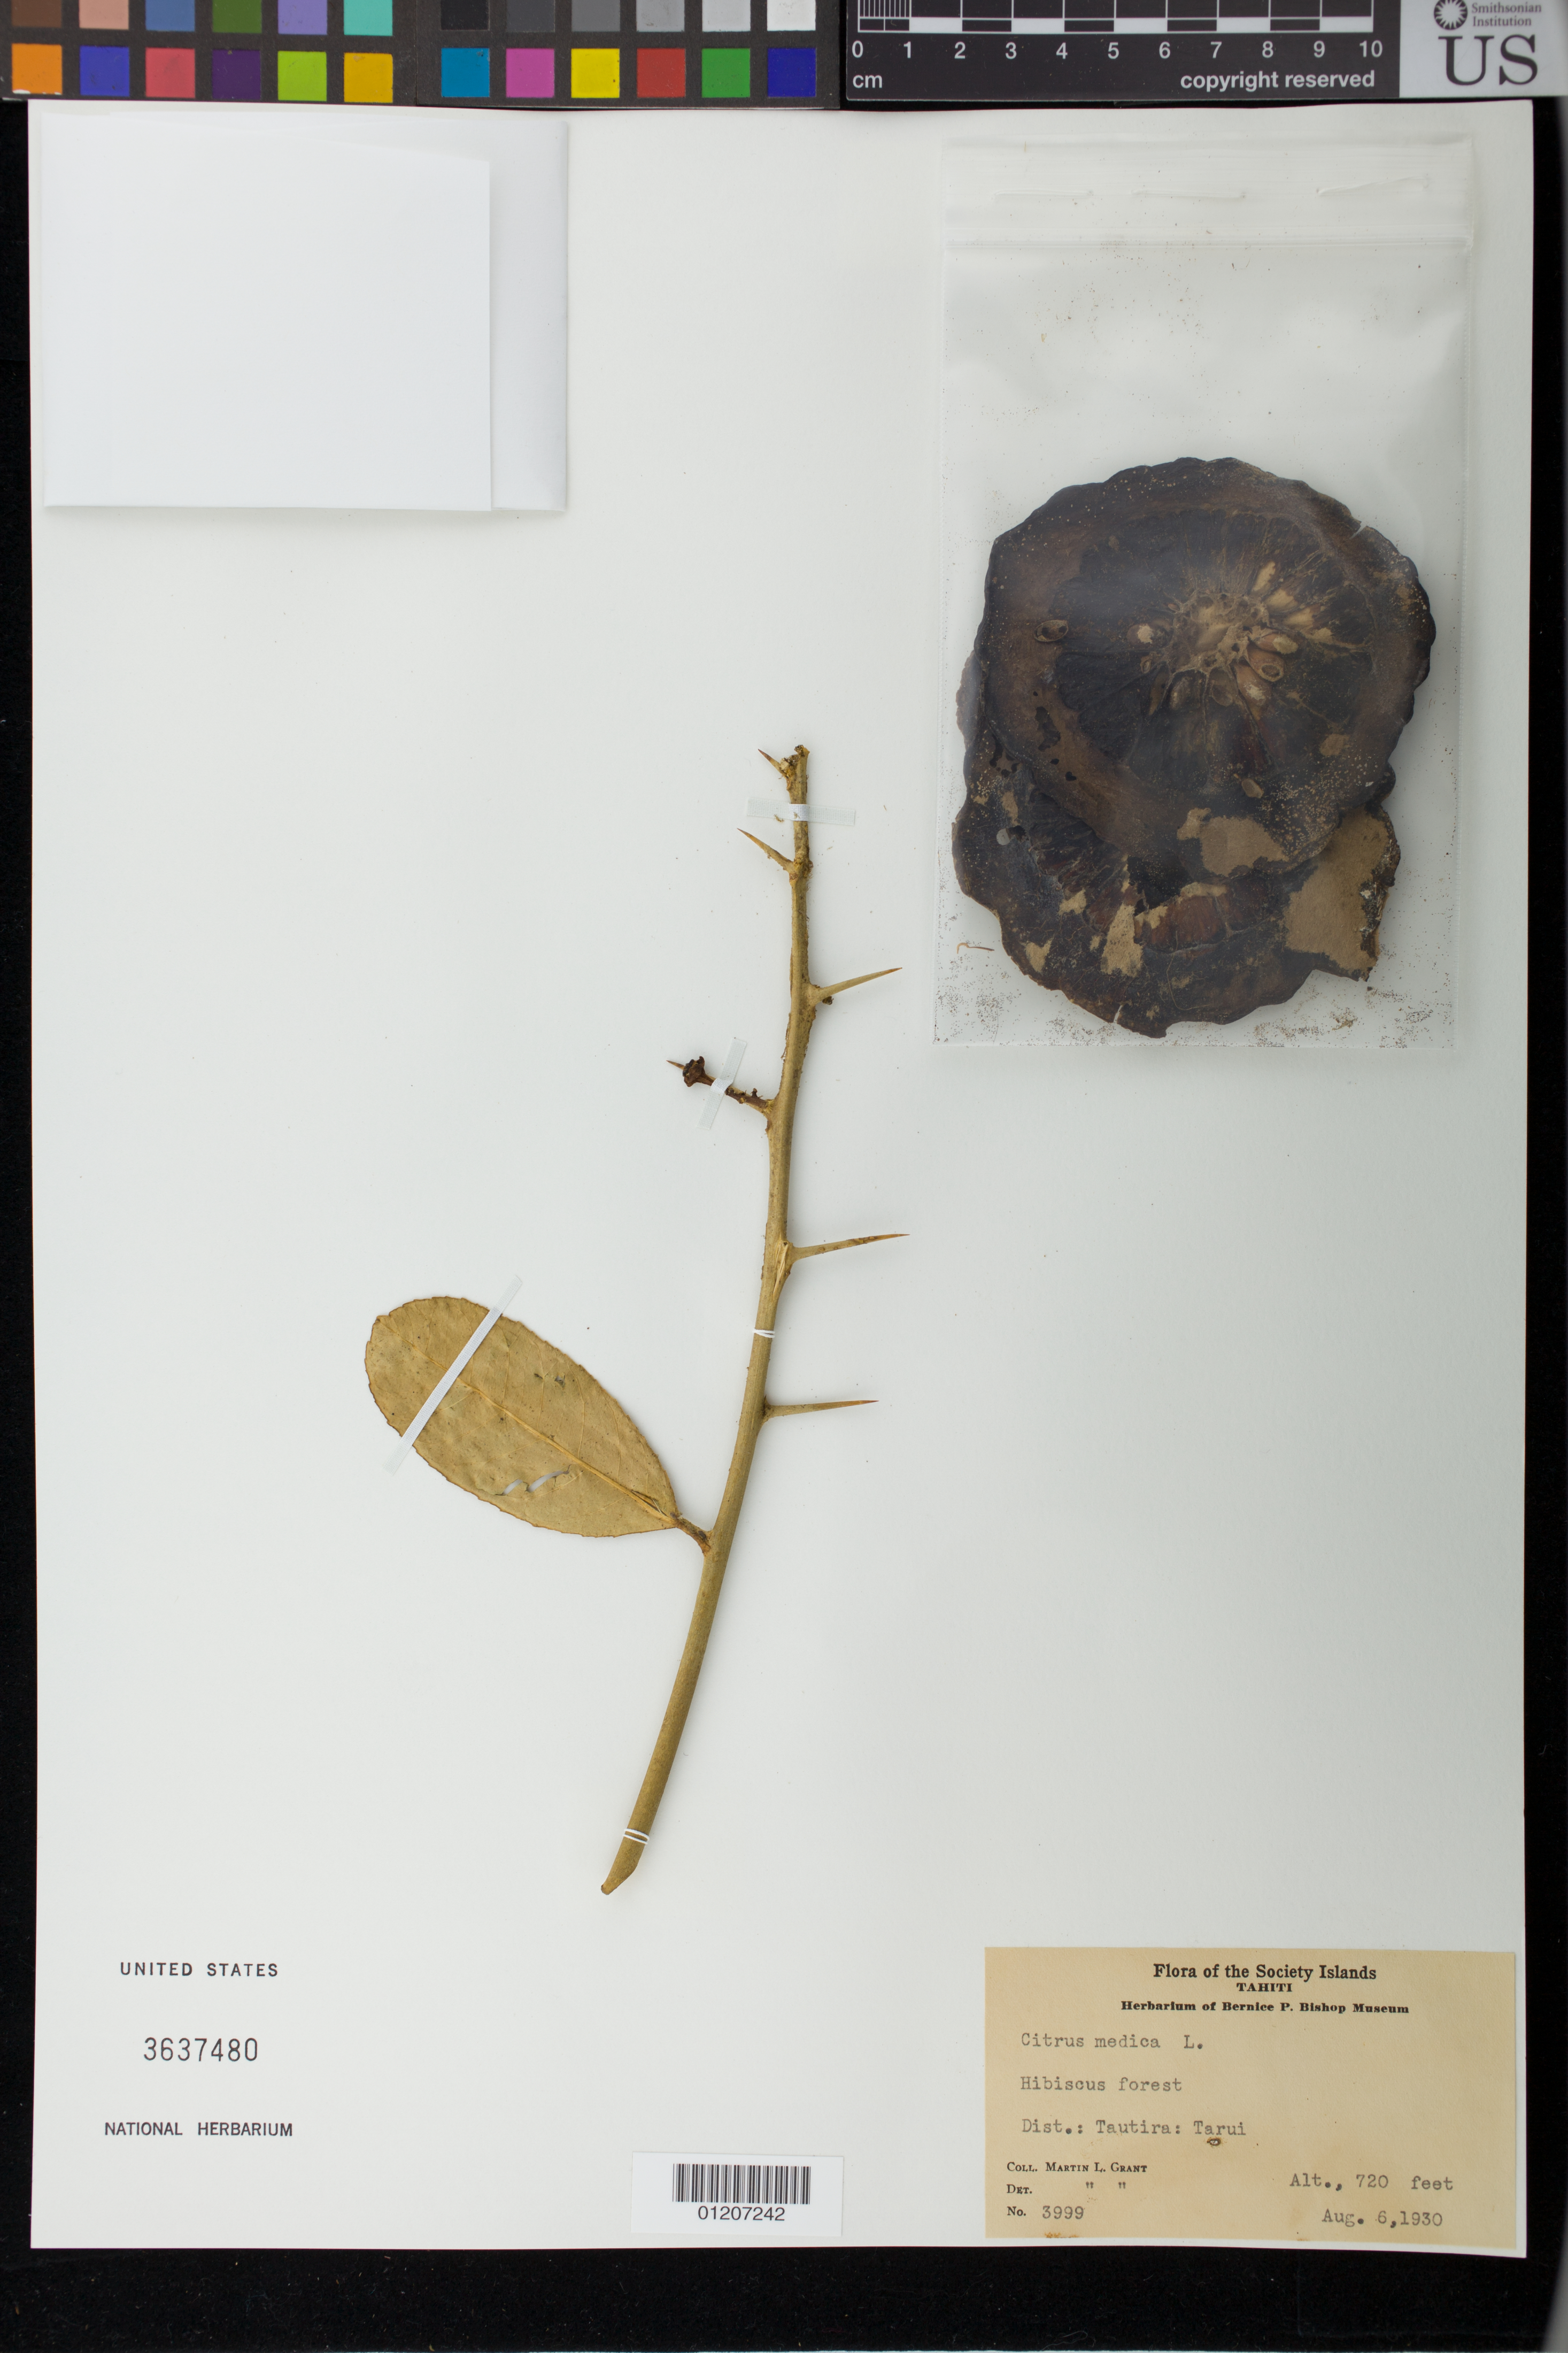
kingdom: Plantae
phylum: Tracheophyta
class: Magnoliopsida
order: Sapindales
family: Rutaceae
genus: Citrus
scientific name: Citrus medica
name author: L.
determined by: Grant, M. L.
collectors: M. L. Grant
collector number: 3999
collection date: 1930-08-06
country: French Polynesia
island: Tahiti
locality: Tautira: Tarui.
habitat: Hibiscus forest.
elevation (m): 219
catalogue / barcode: US 3637480